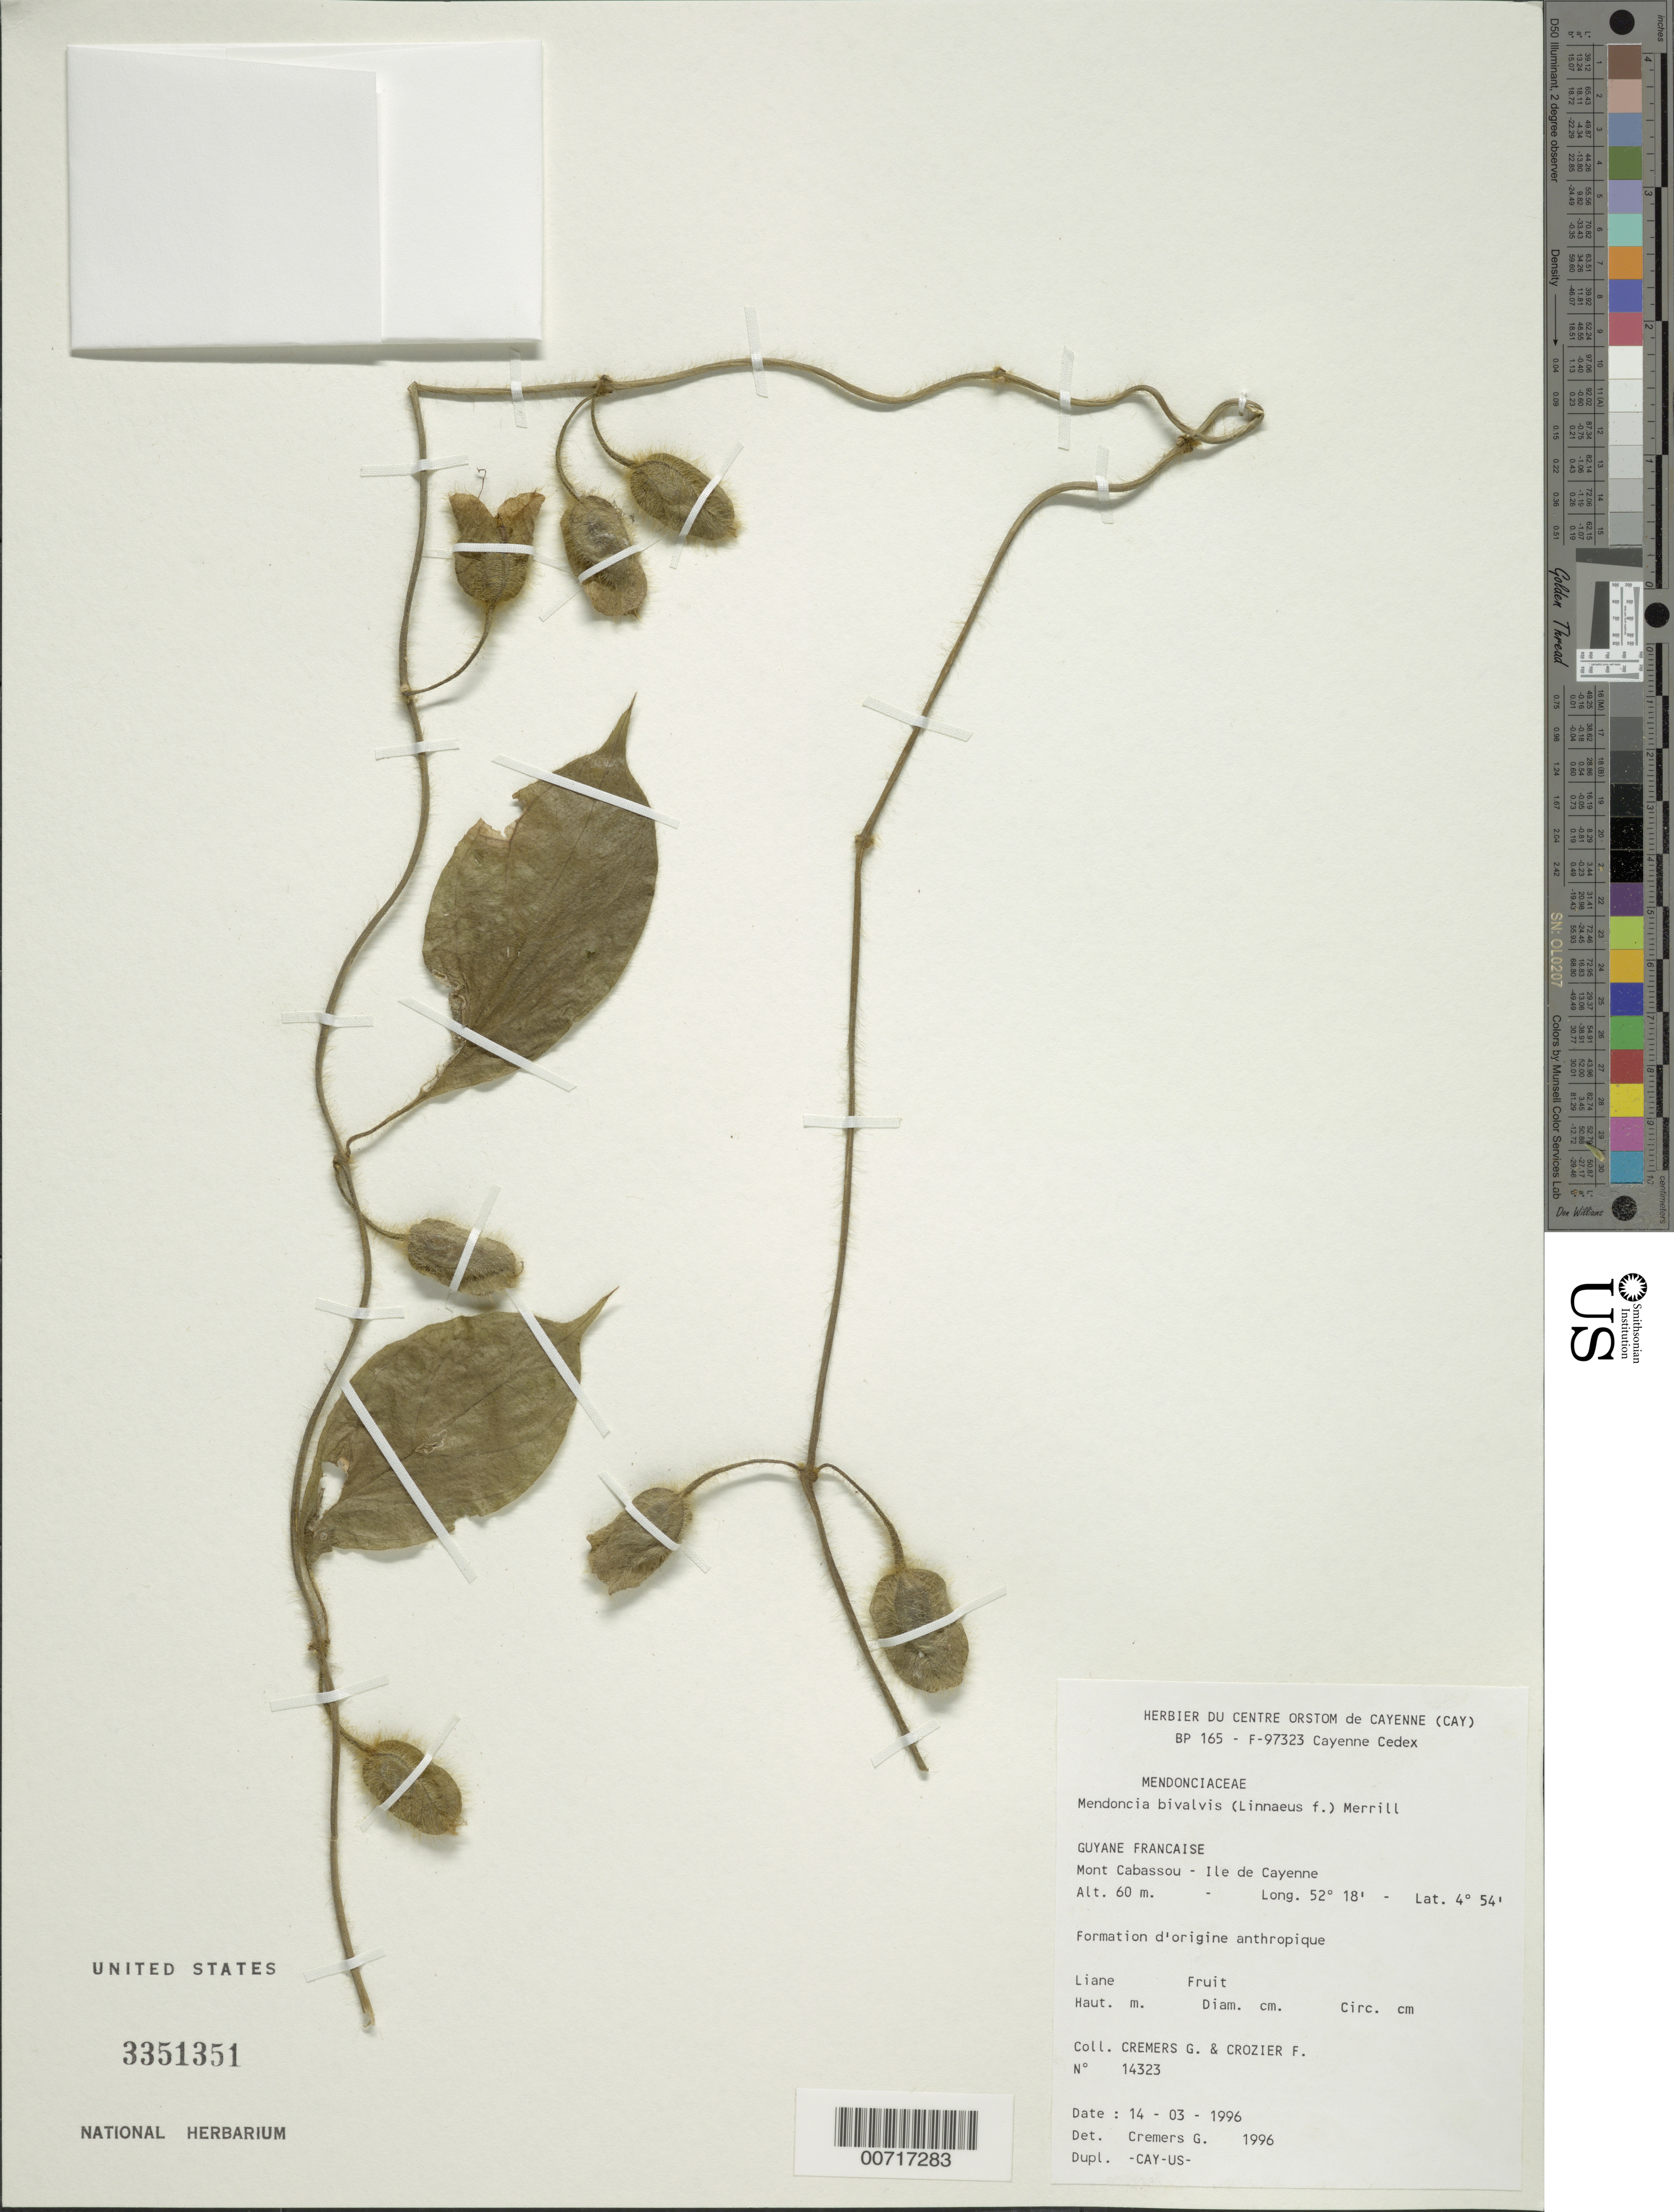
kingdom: Plantae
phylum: Tracheophyta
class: Magnoliopsida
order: Lamiales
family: Acanthaceae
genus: Mendoncia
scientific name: Mendoncia bivalvis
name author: (L. f.) Merr.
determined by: Cremers, Georges A.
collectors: G. Cremers & F. Crozier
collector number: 14323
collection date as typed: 14-Mar-96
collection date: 1996-03-14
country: French Guiana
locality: Mont Cabassou, Ile de Cayenne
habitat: Formation d'origine anthropique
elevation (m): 60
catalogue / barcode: US 3351351